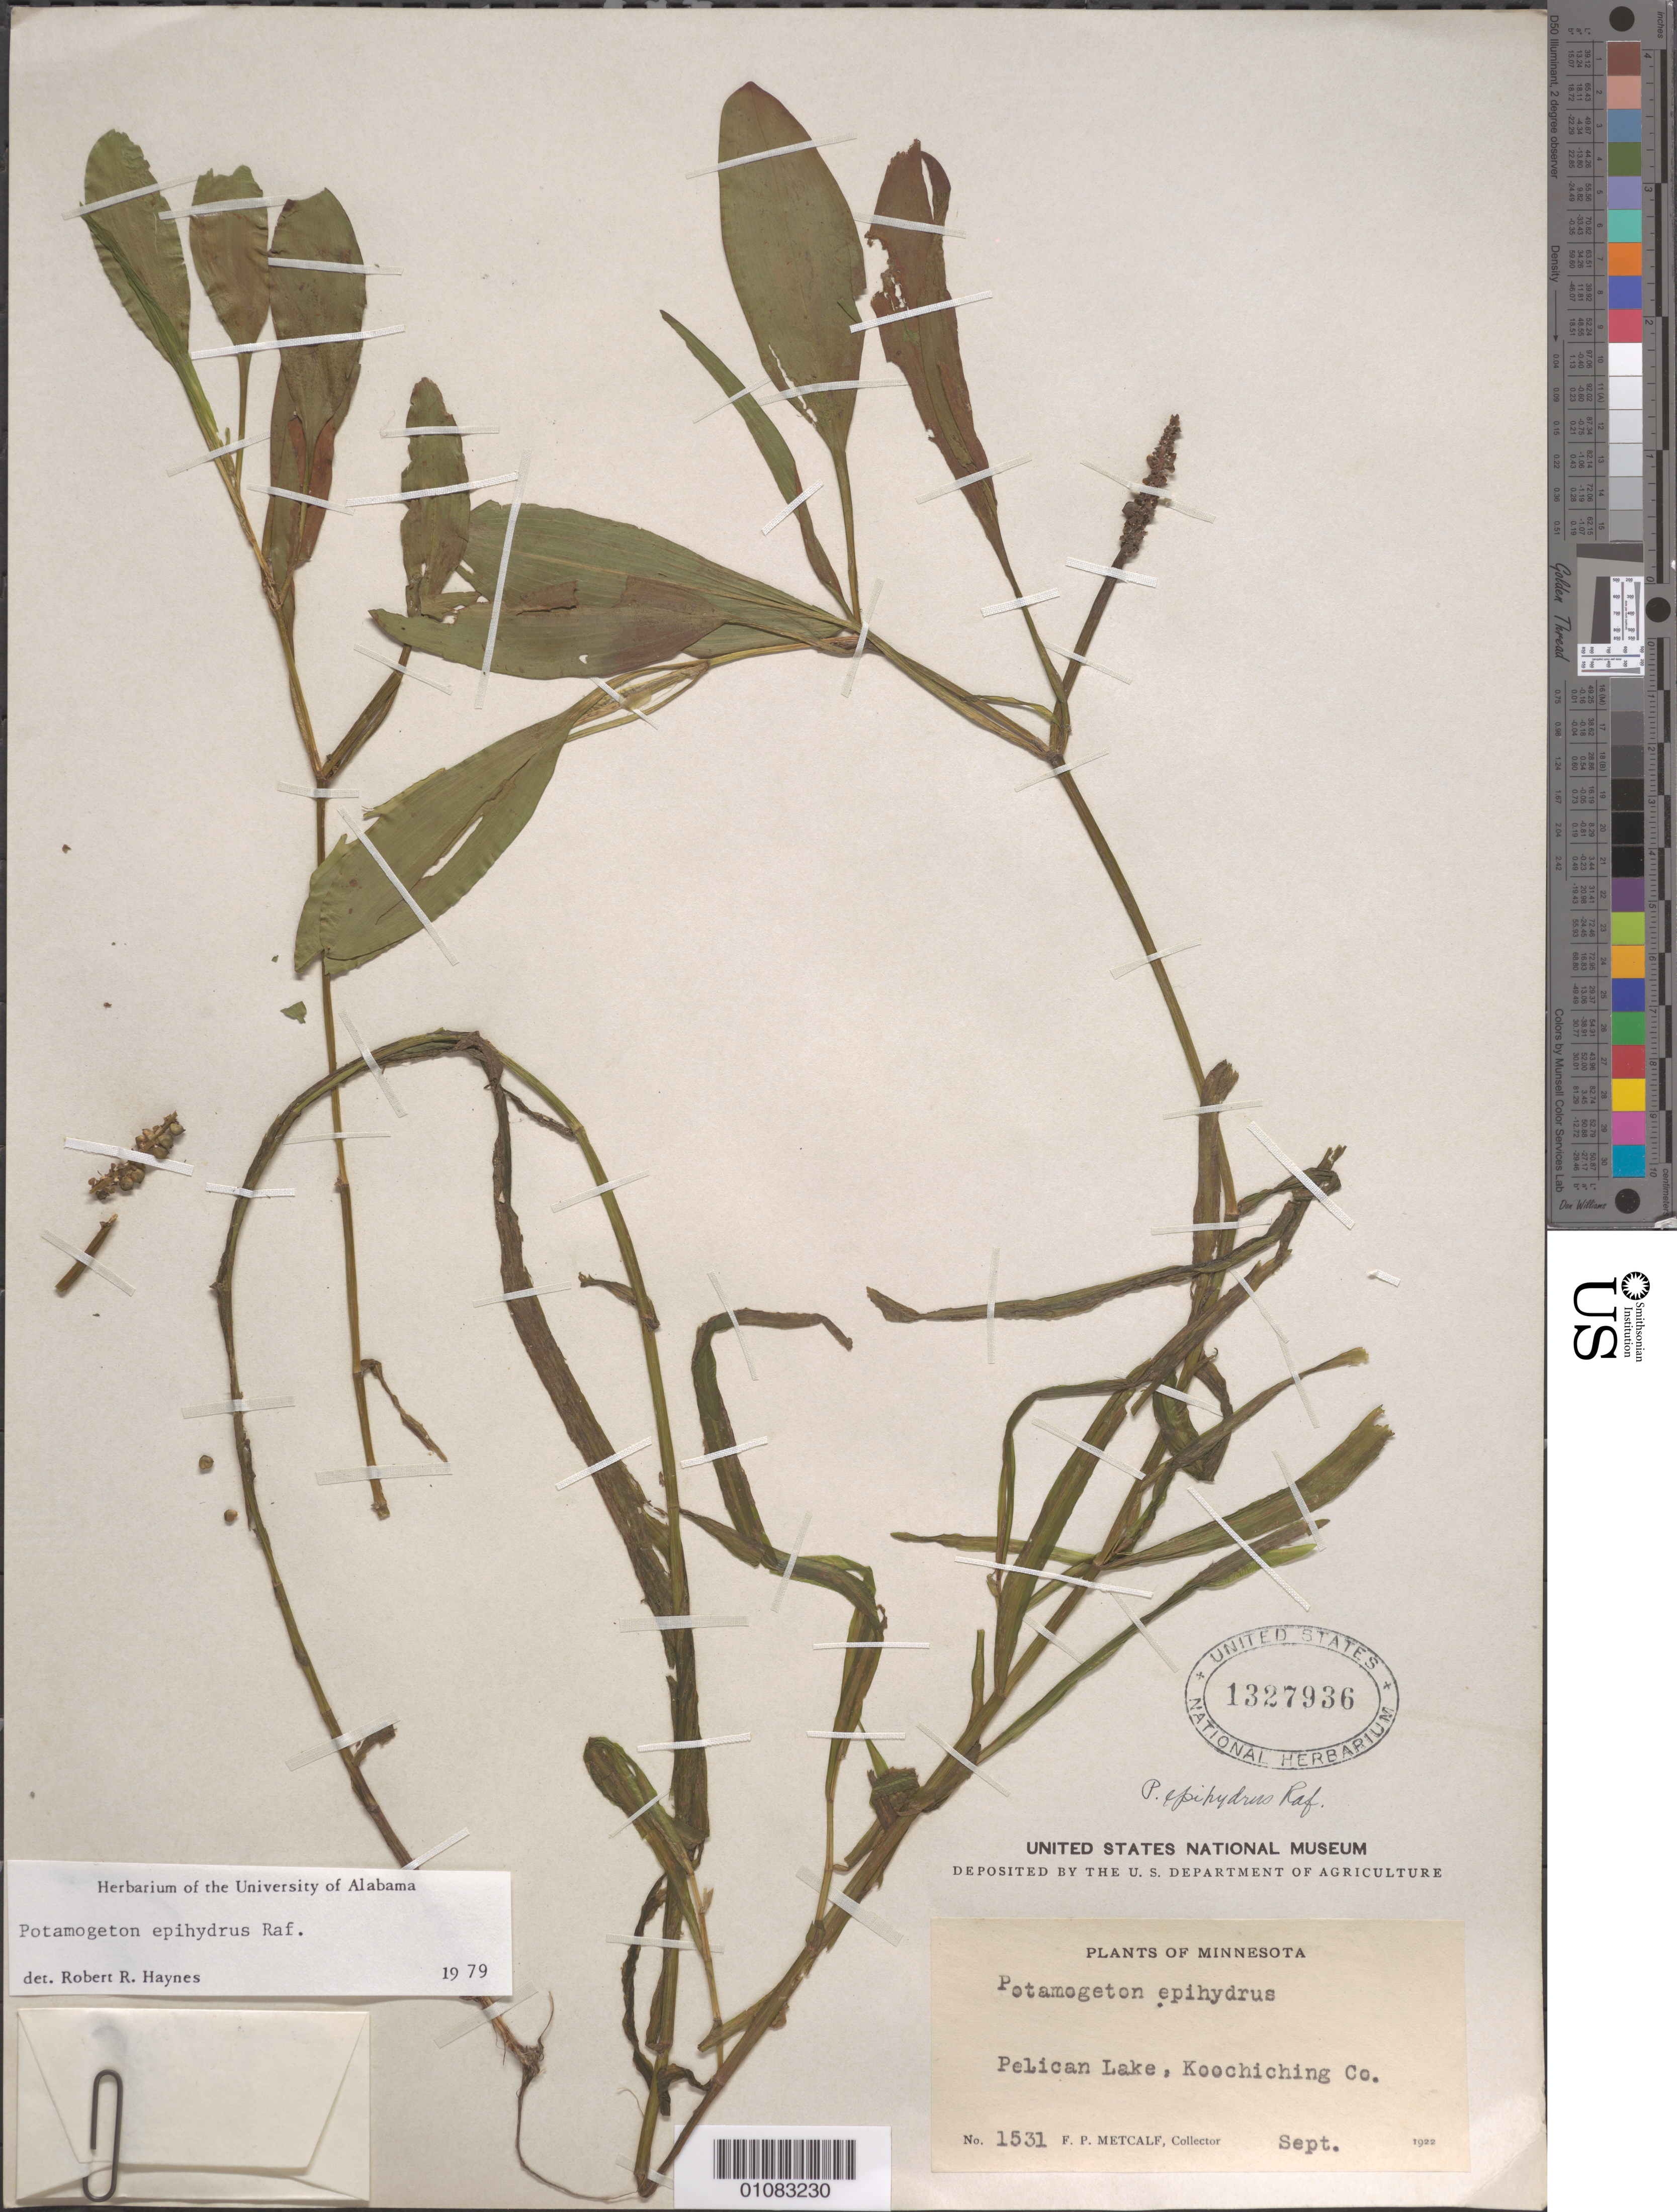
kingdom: Plantae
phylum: Tracheophyta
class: Liliopsida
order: Alismatales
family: Potamogetonaceae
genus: Potamogeton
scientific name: Potamogeton epihydrus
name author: Raf.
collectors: F. P. Metcalf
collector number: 1531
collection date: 1922-09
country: United States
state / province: Minnesota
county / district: Koochiching County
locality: Pelican Lake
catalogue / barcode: US 1327936